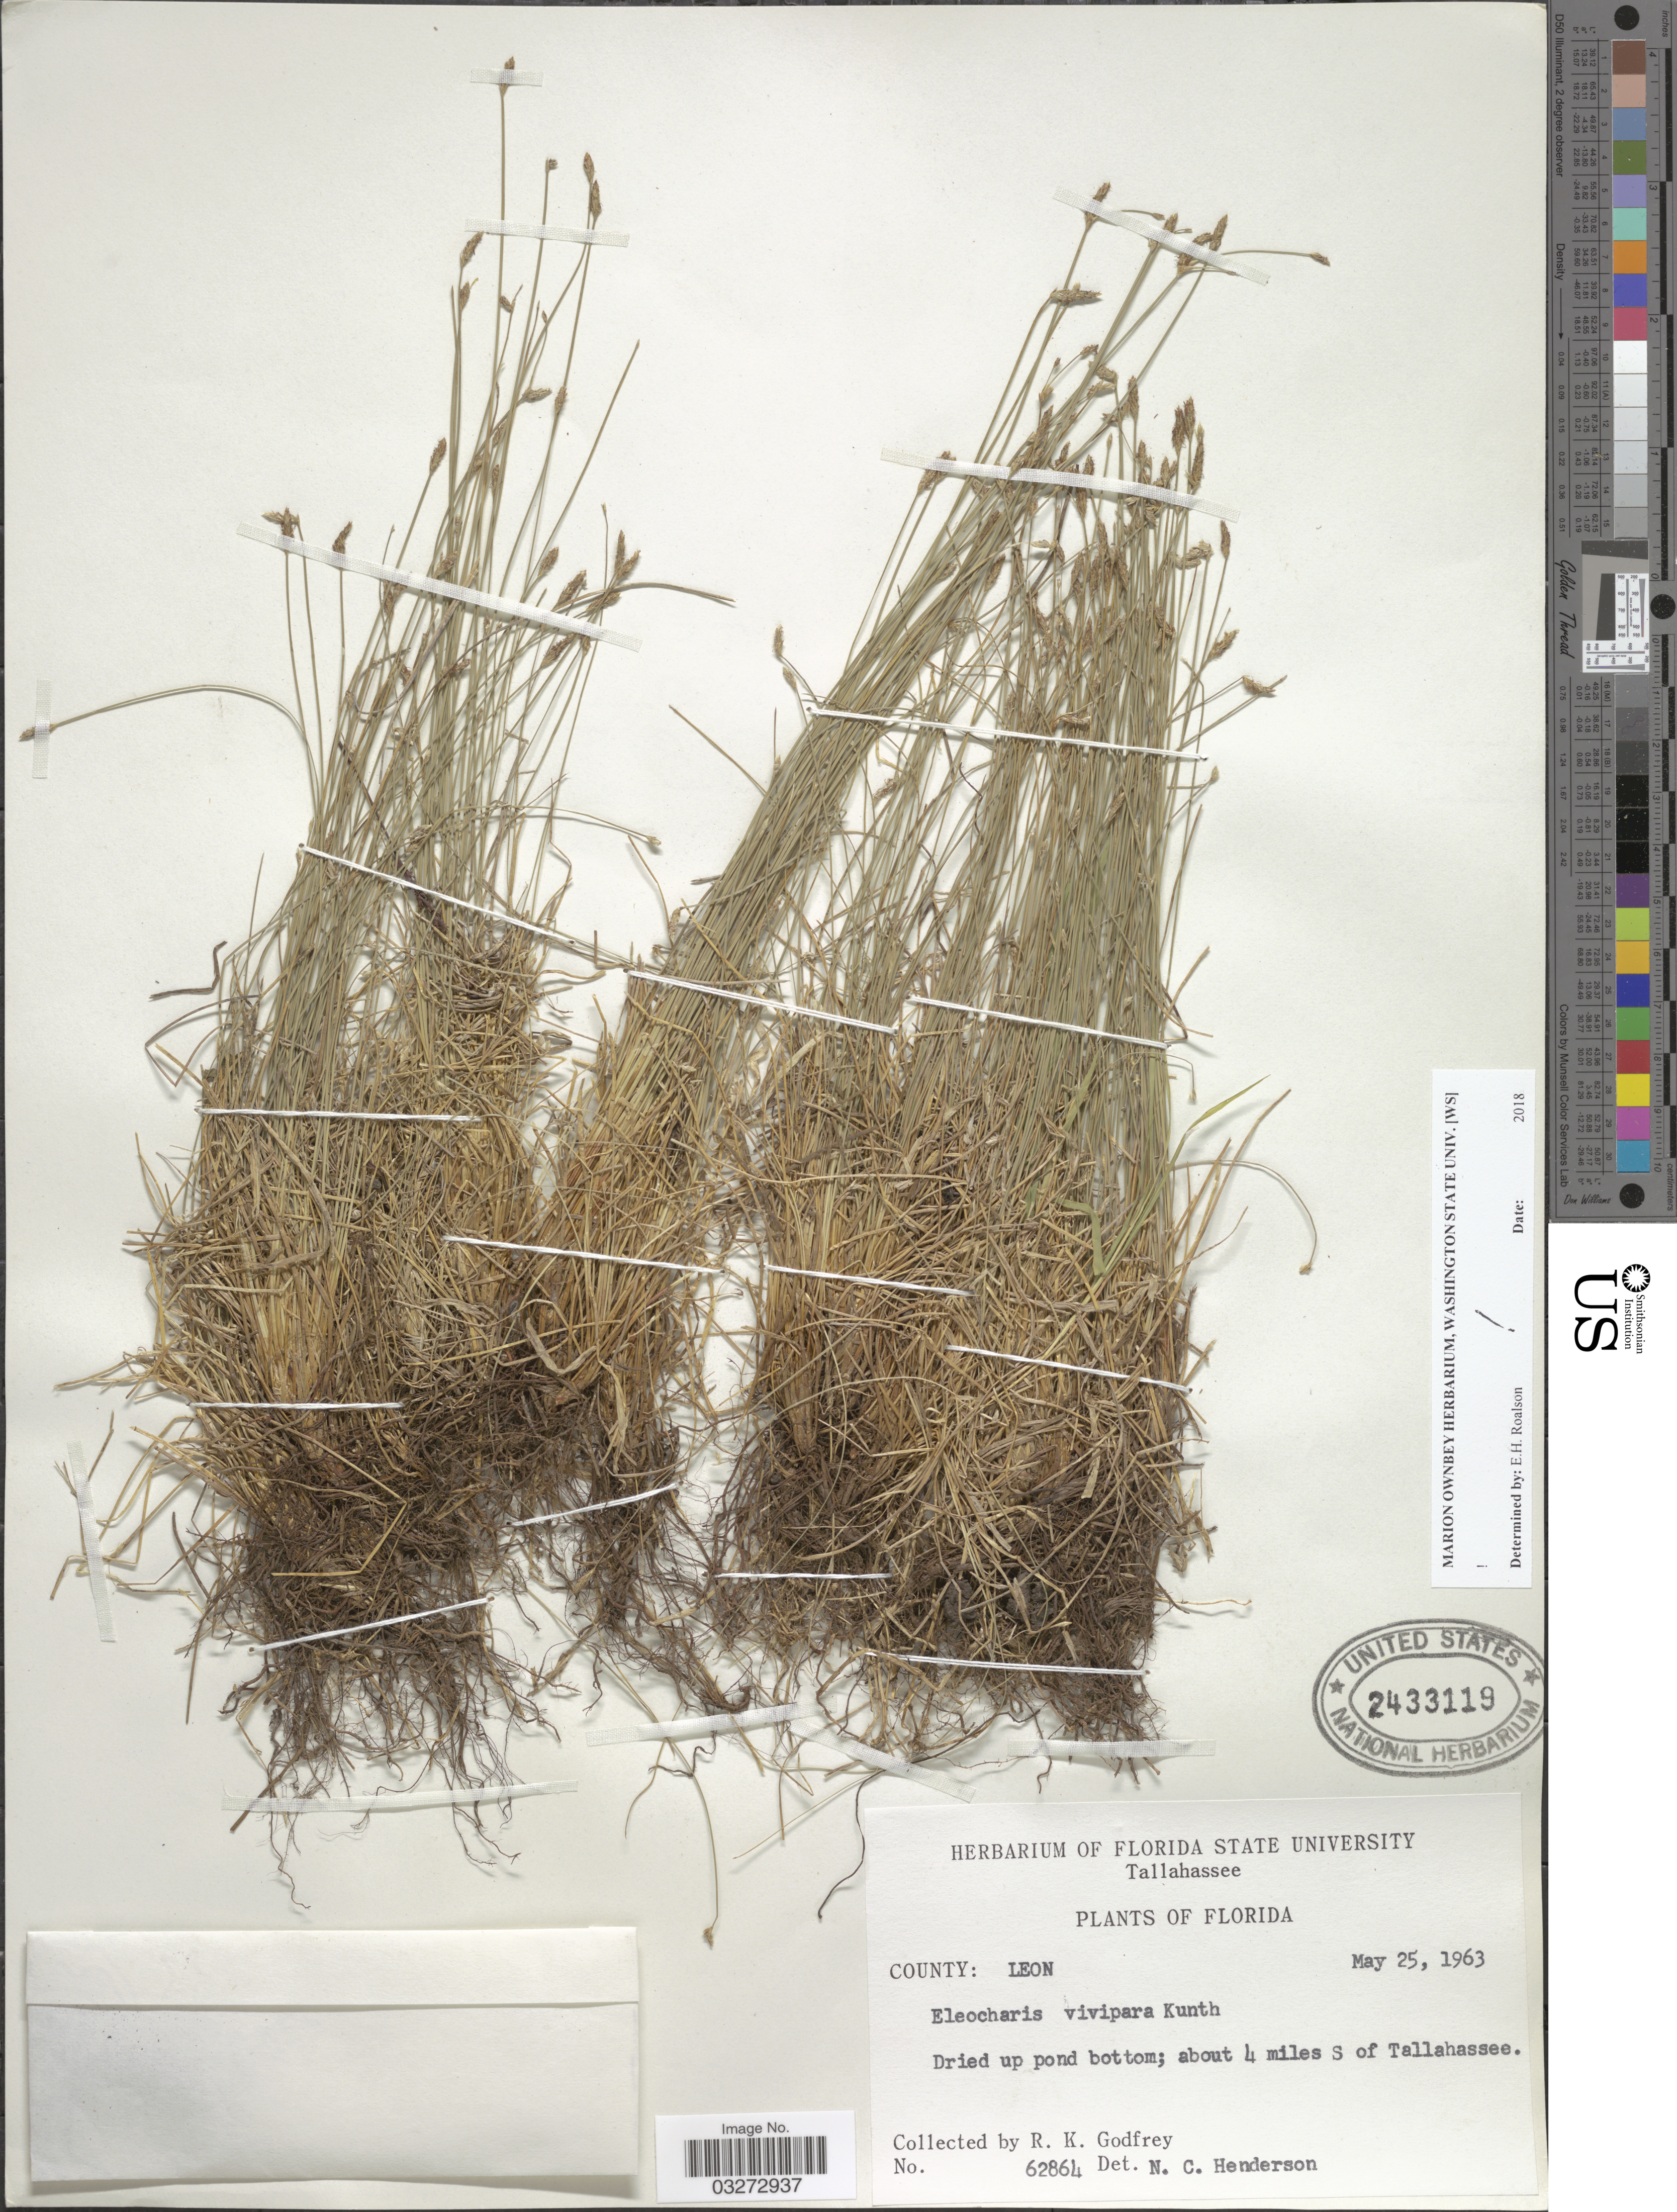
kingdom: Plantae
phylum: Tracheophyta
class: Liliopsida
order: Poales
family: Cyperaceae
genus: Eleocharis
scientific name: Eleocharis vivipara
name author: Link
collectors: R. K. Godfrey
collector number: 62864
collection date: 1963-05-25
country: United States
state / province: Florida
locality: County: Leon. About 4 miles S of Tallahassee.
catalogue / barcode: US 2433119